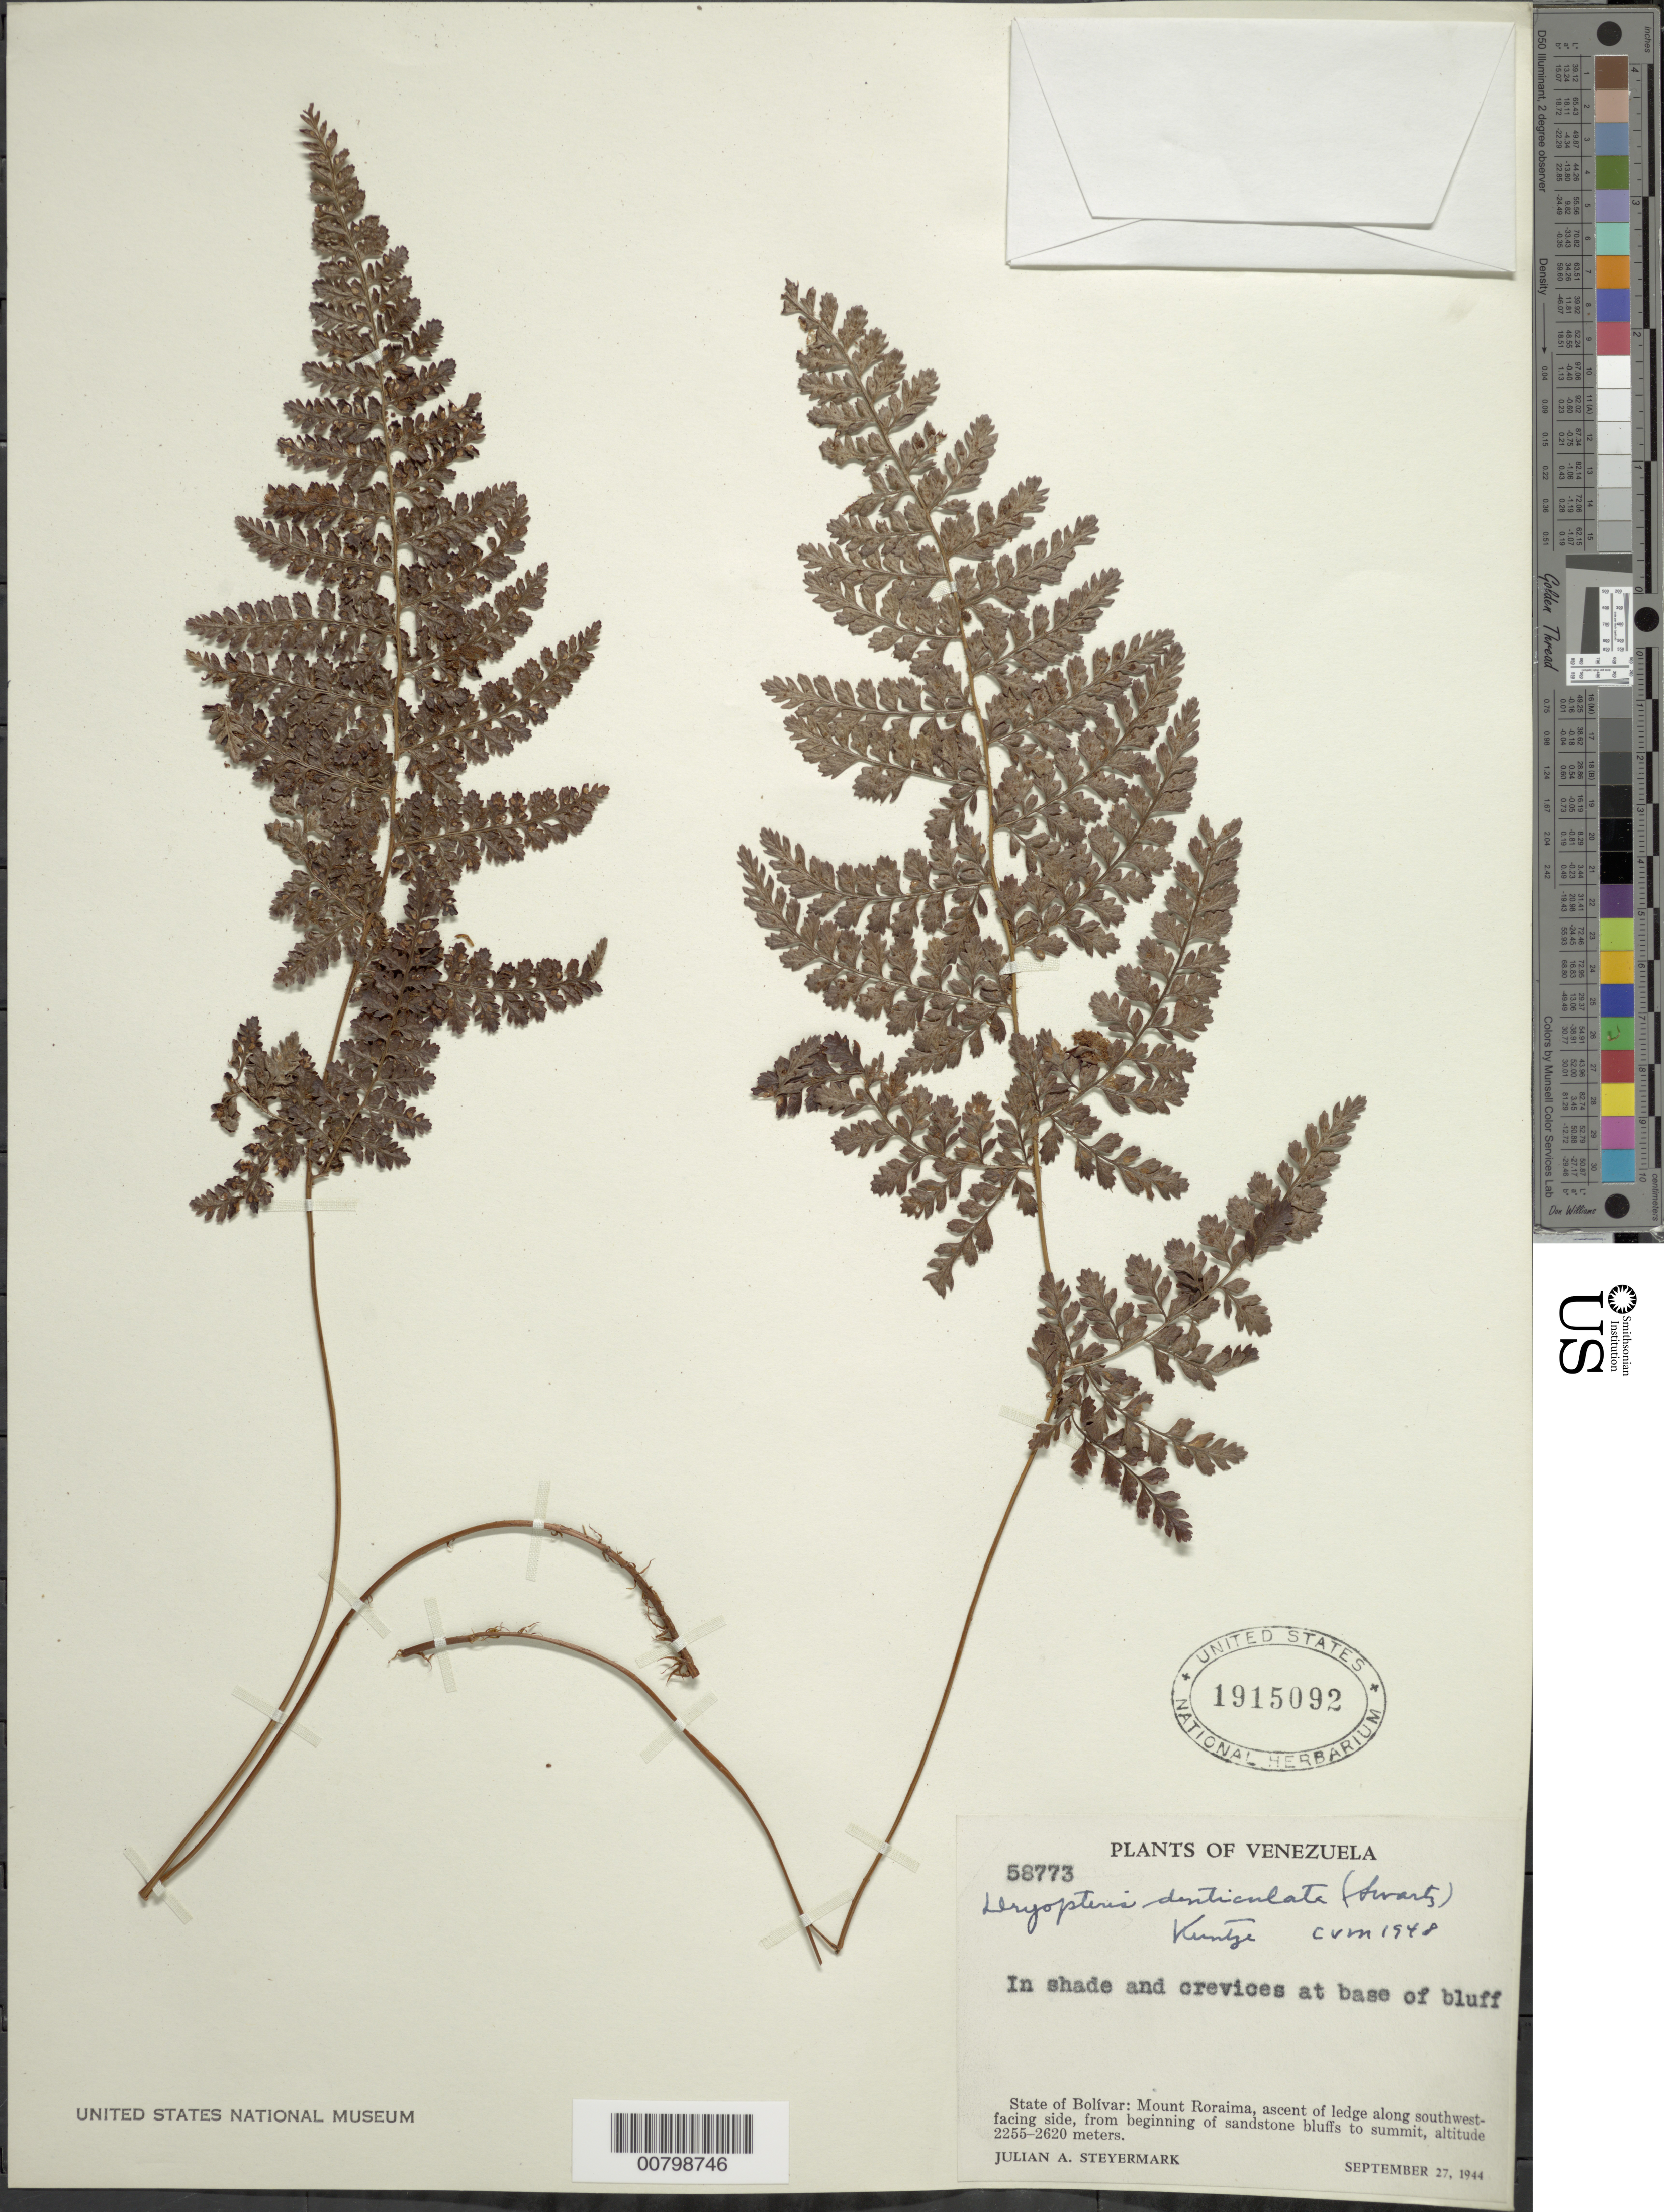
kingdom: Plantae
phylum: Tracheophyta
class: Polypodiopsida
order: Polypodiales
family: Dryopteridaceae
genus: Arachniodes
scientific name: Arachniodes denticulata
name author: (Sw.) Ching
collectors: J. Steyermark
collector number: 58773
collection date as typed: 27-Sep-44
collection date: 1944-09-27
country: Venezuela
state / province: Bolívar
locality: Mt. Roraima, SW-facing side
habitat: Sandstone bluffs to summit, in shade and crevices at base of bluff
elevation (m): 2255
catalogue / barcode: US 1915092